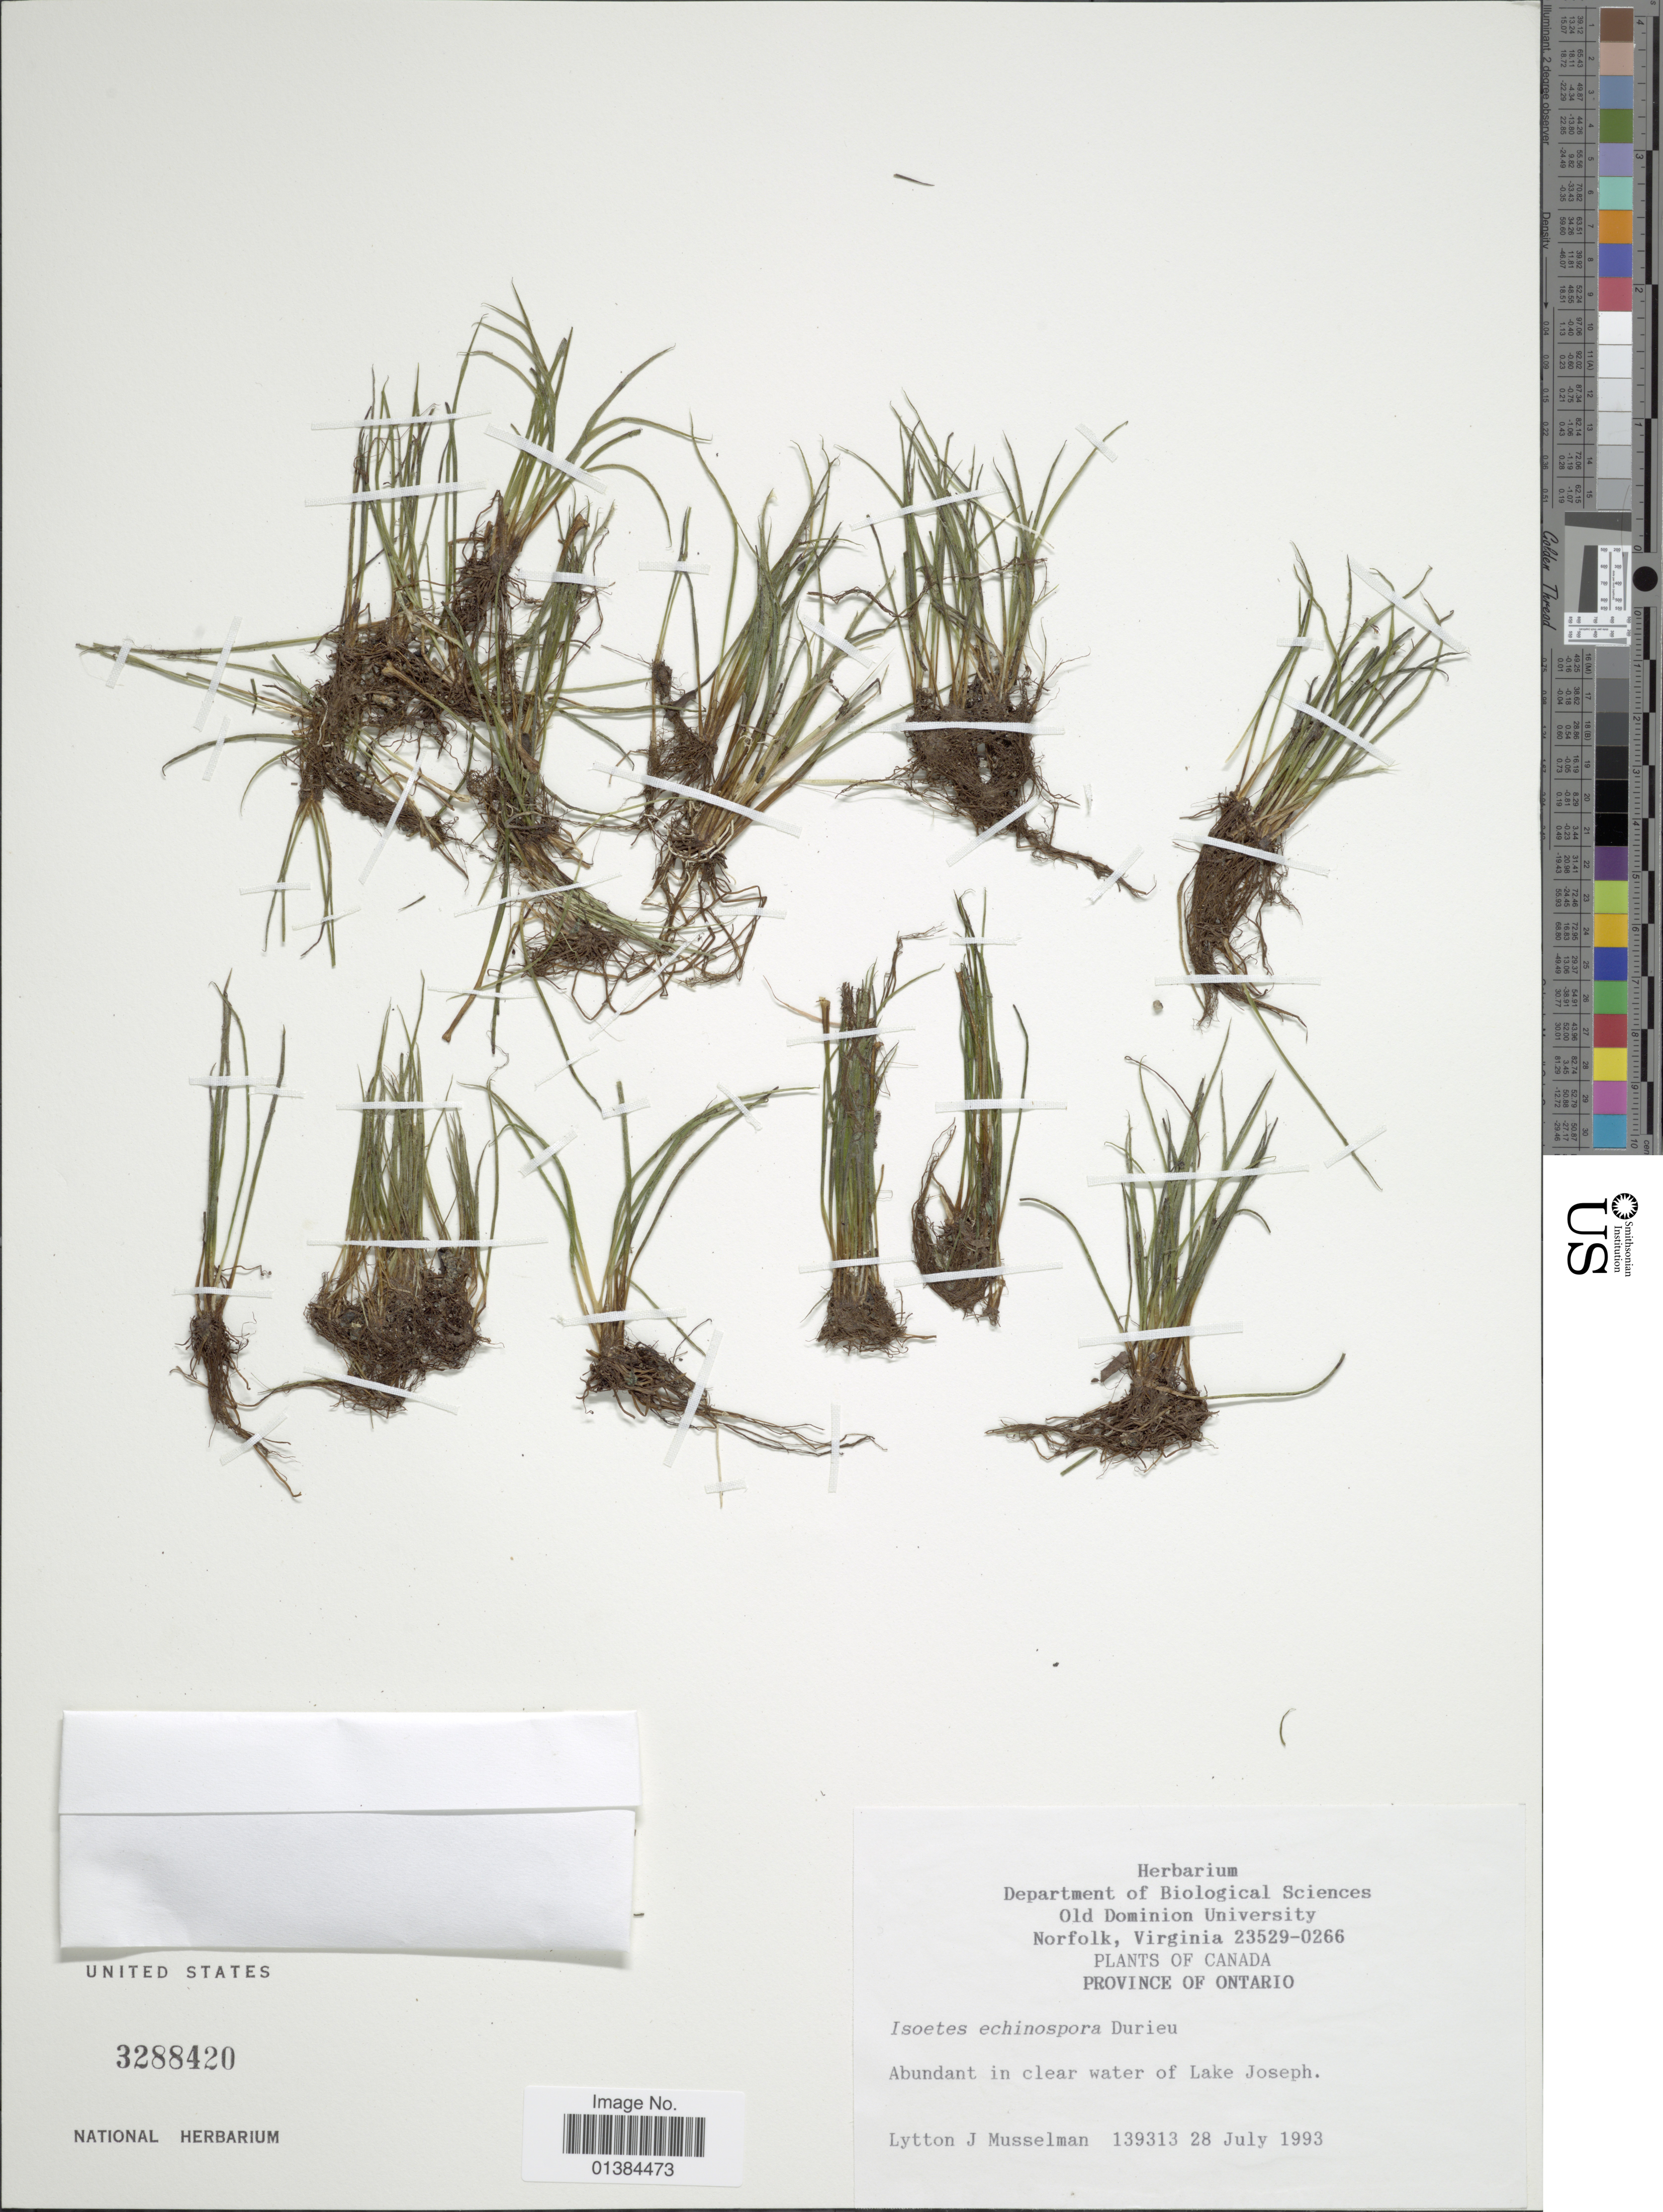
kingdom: Plantae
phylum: Tracheophyta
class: Lycopodiopsida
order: Isoetales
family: Isoetaceae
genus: Isoetes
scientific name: Isoetes echinospora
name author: Durieu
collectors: L. J. Musselman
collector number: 139313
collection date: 1993-07-28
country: Canada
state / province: Ontario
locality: Abundant in clear water of Lake Joseph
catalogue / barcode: US 3288420